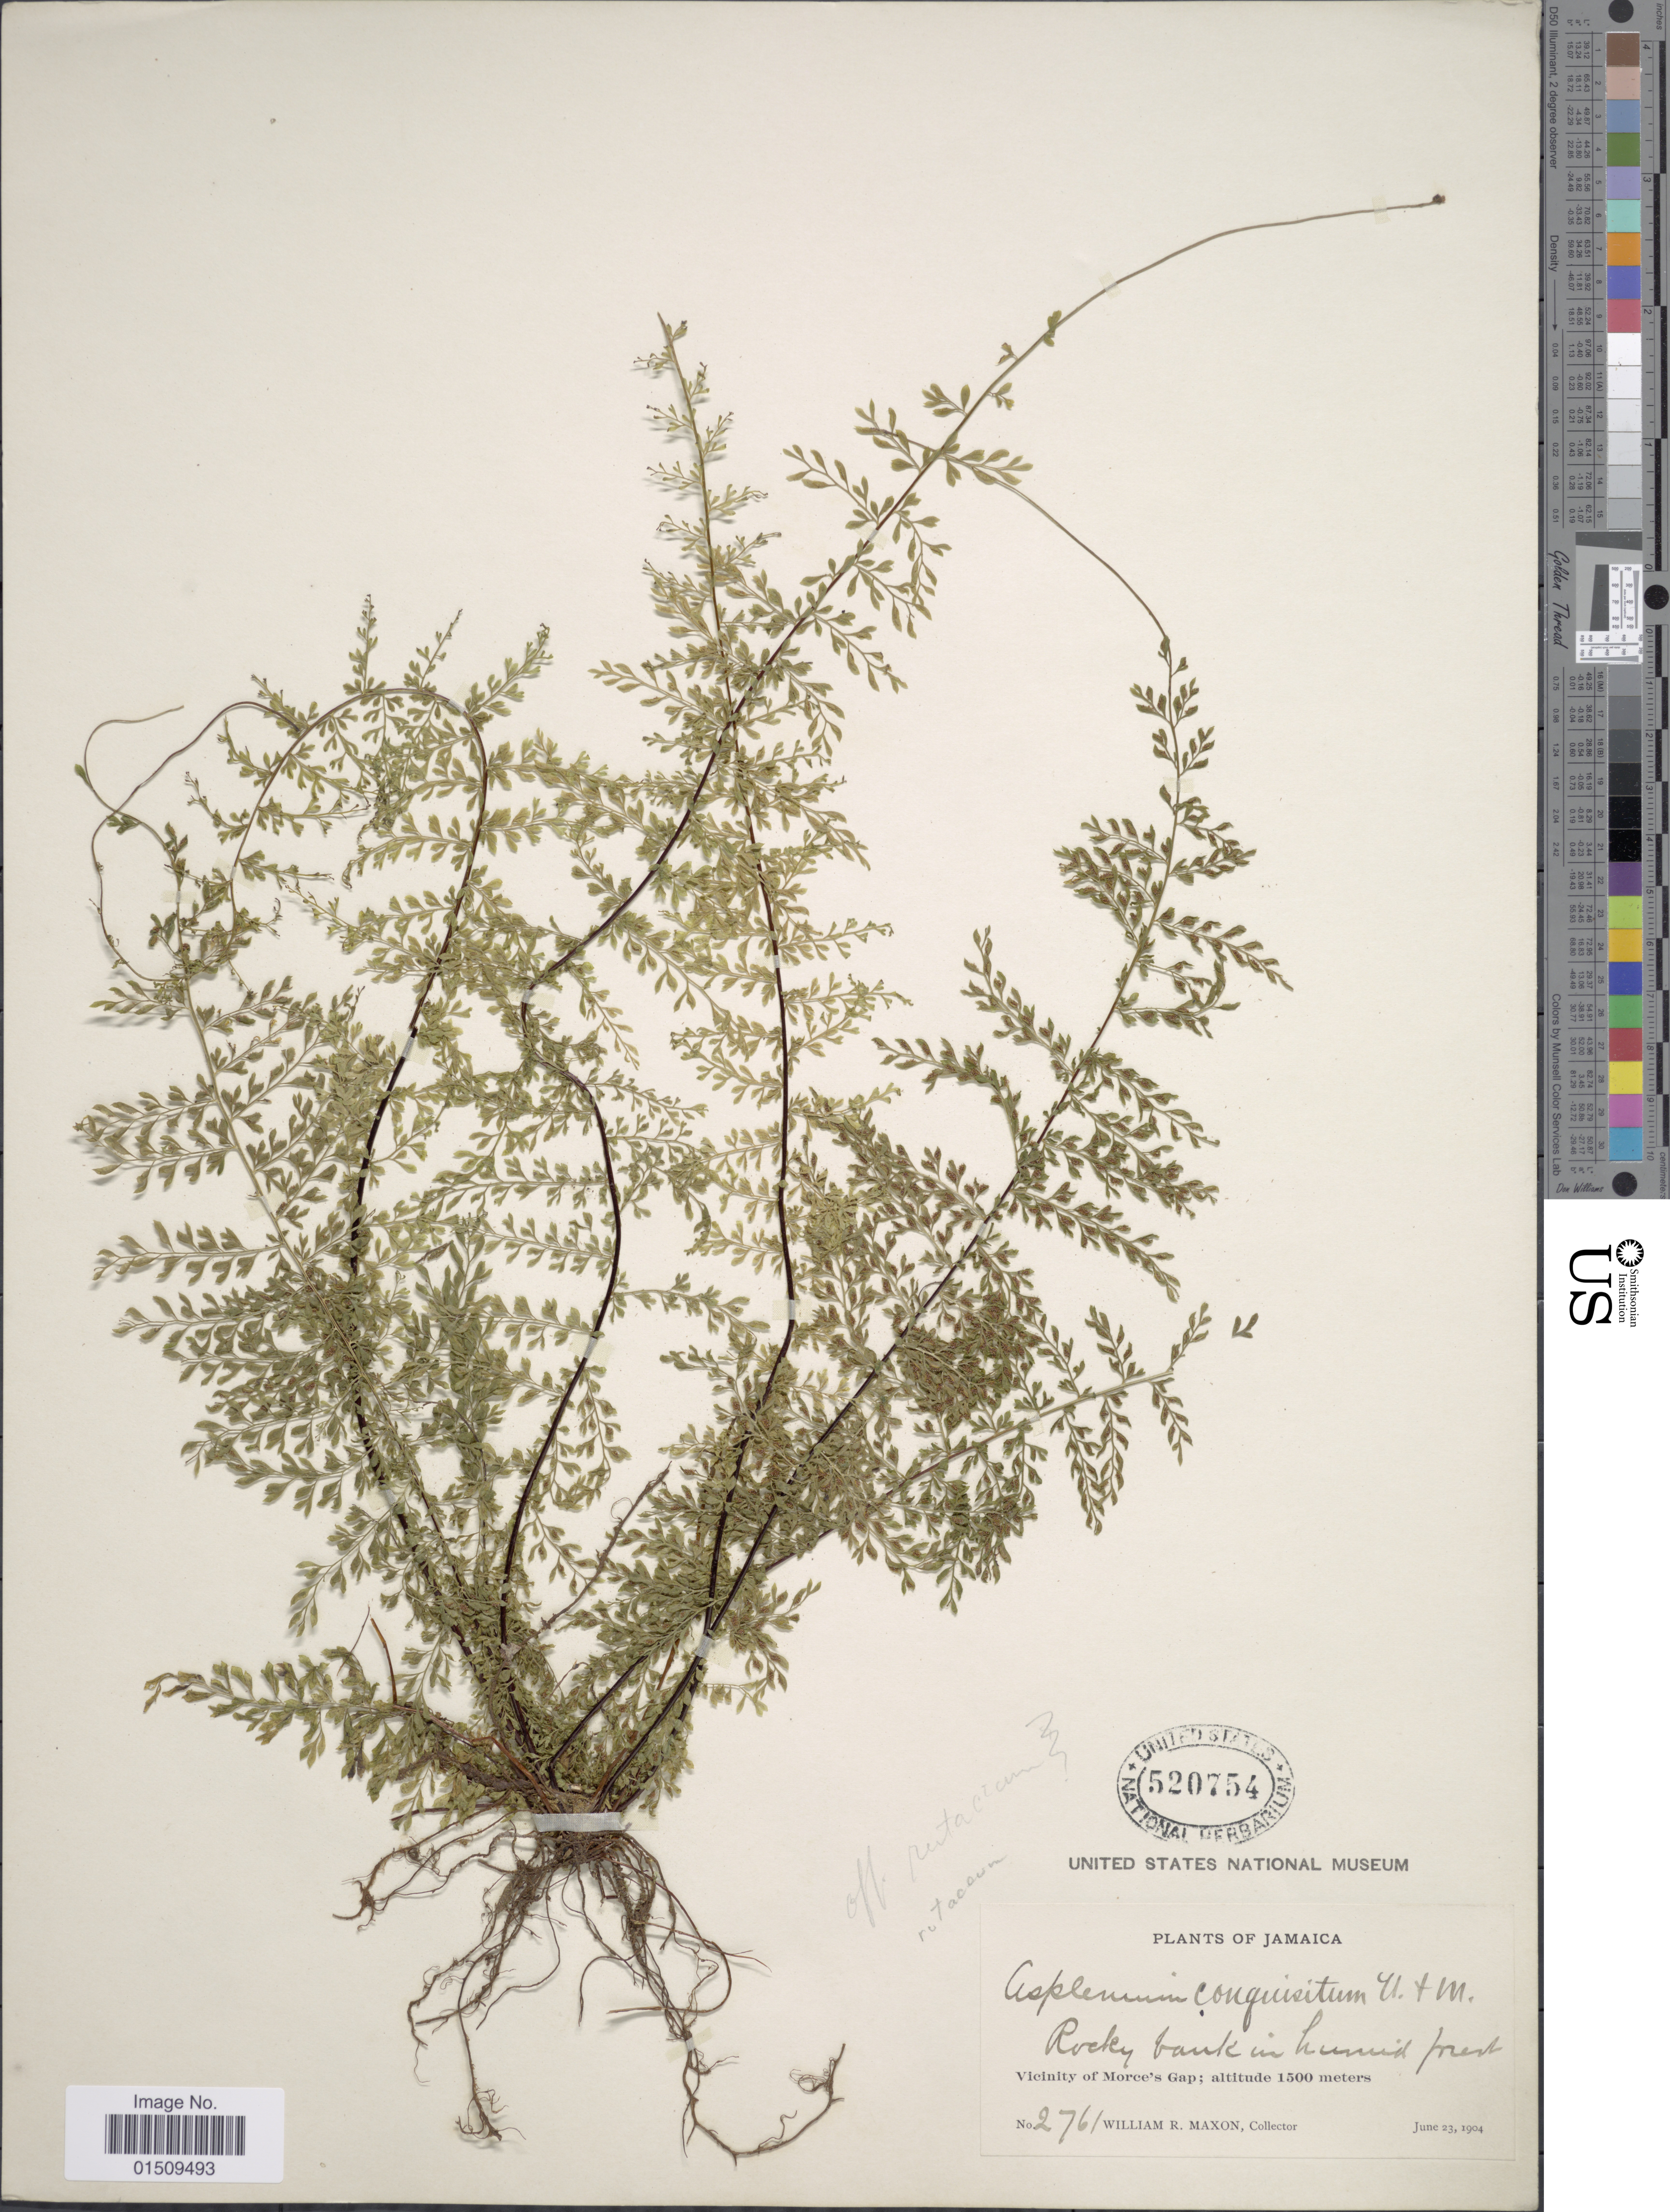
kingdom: Plantae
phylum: Tracheophyta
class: Polypodiopsida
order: Polypodiales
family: Aspleniaceae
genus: Asplenium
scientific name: Asplenium rutaceum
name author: (Willd.) Mett.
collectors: W. R. Maxon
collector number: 2761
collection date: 1904-06-23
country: Jamaica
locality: Jamaica, Vicinity of Morce's Gap.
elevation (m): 1500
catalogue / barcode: US 520754